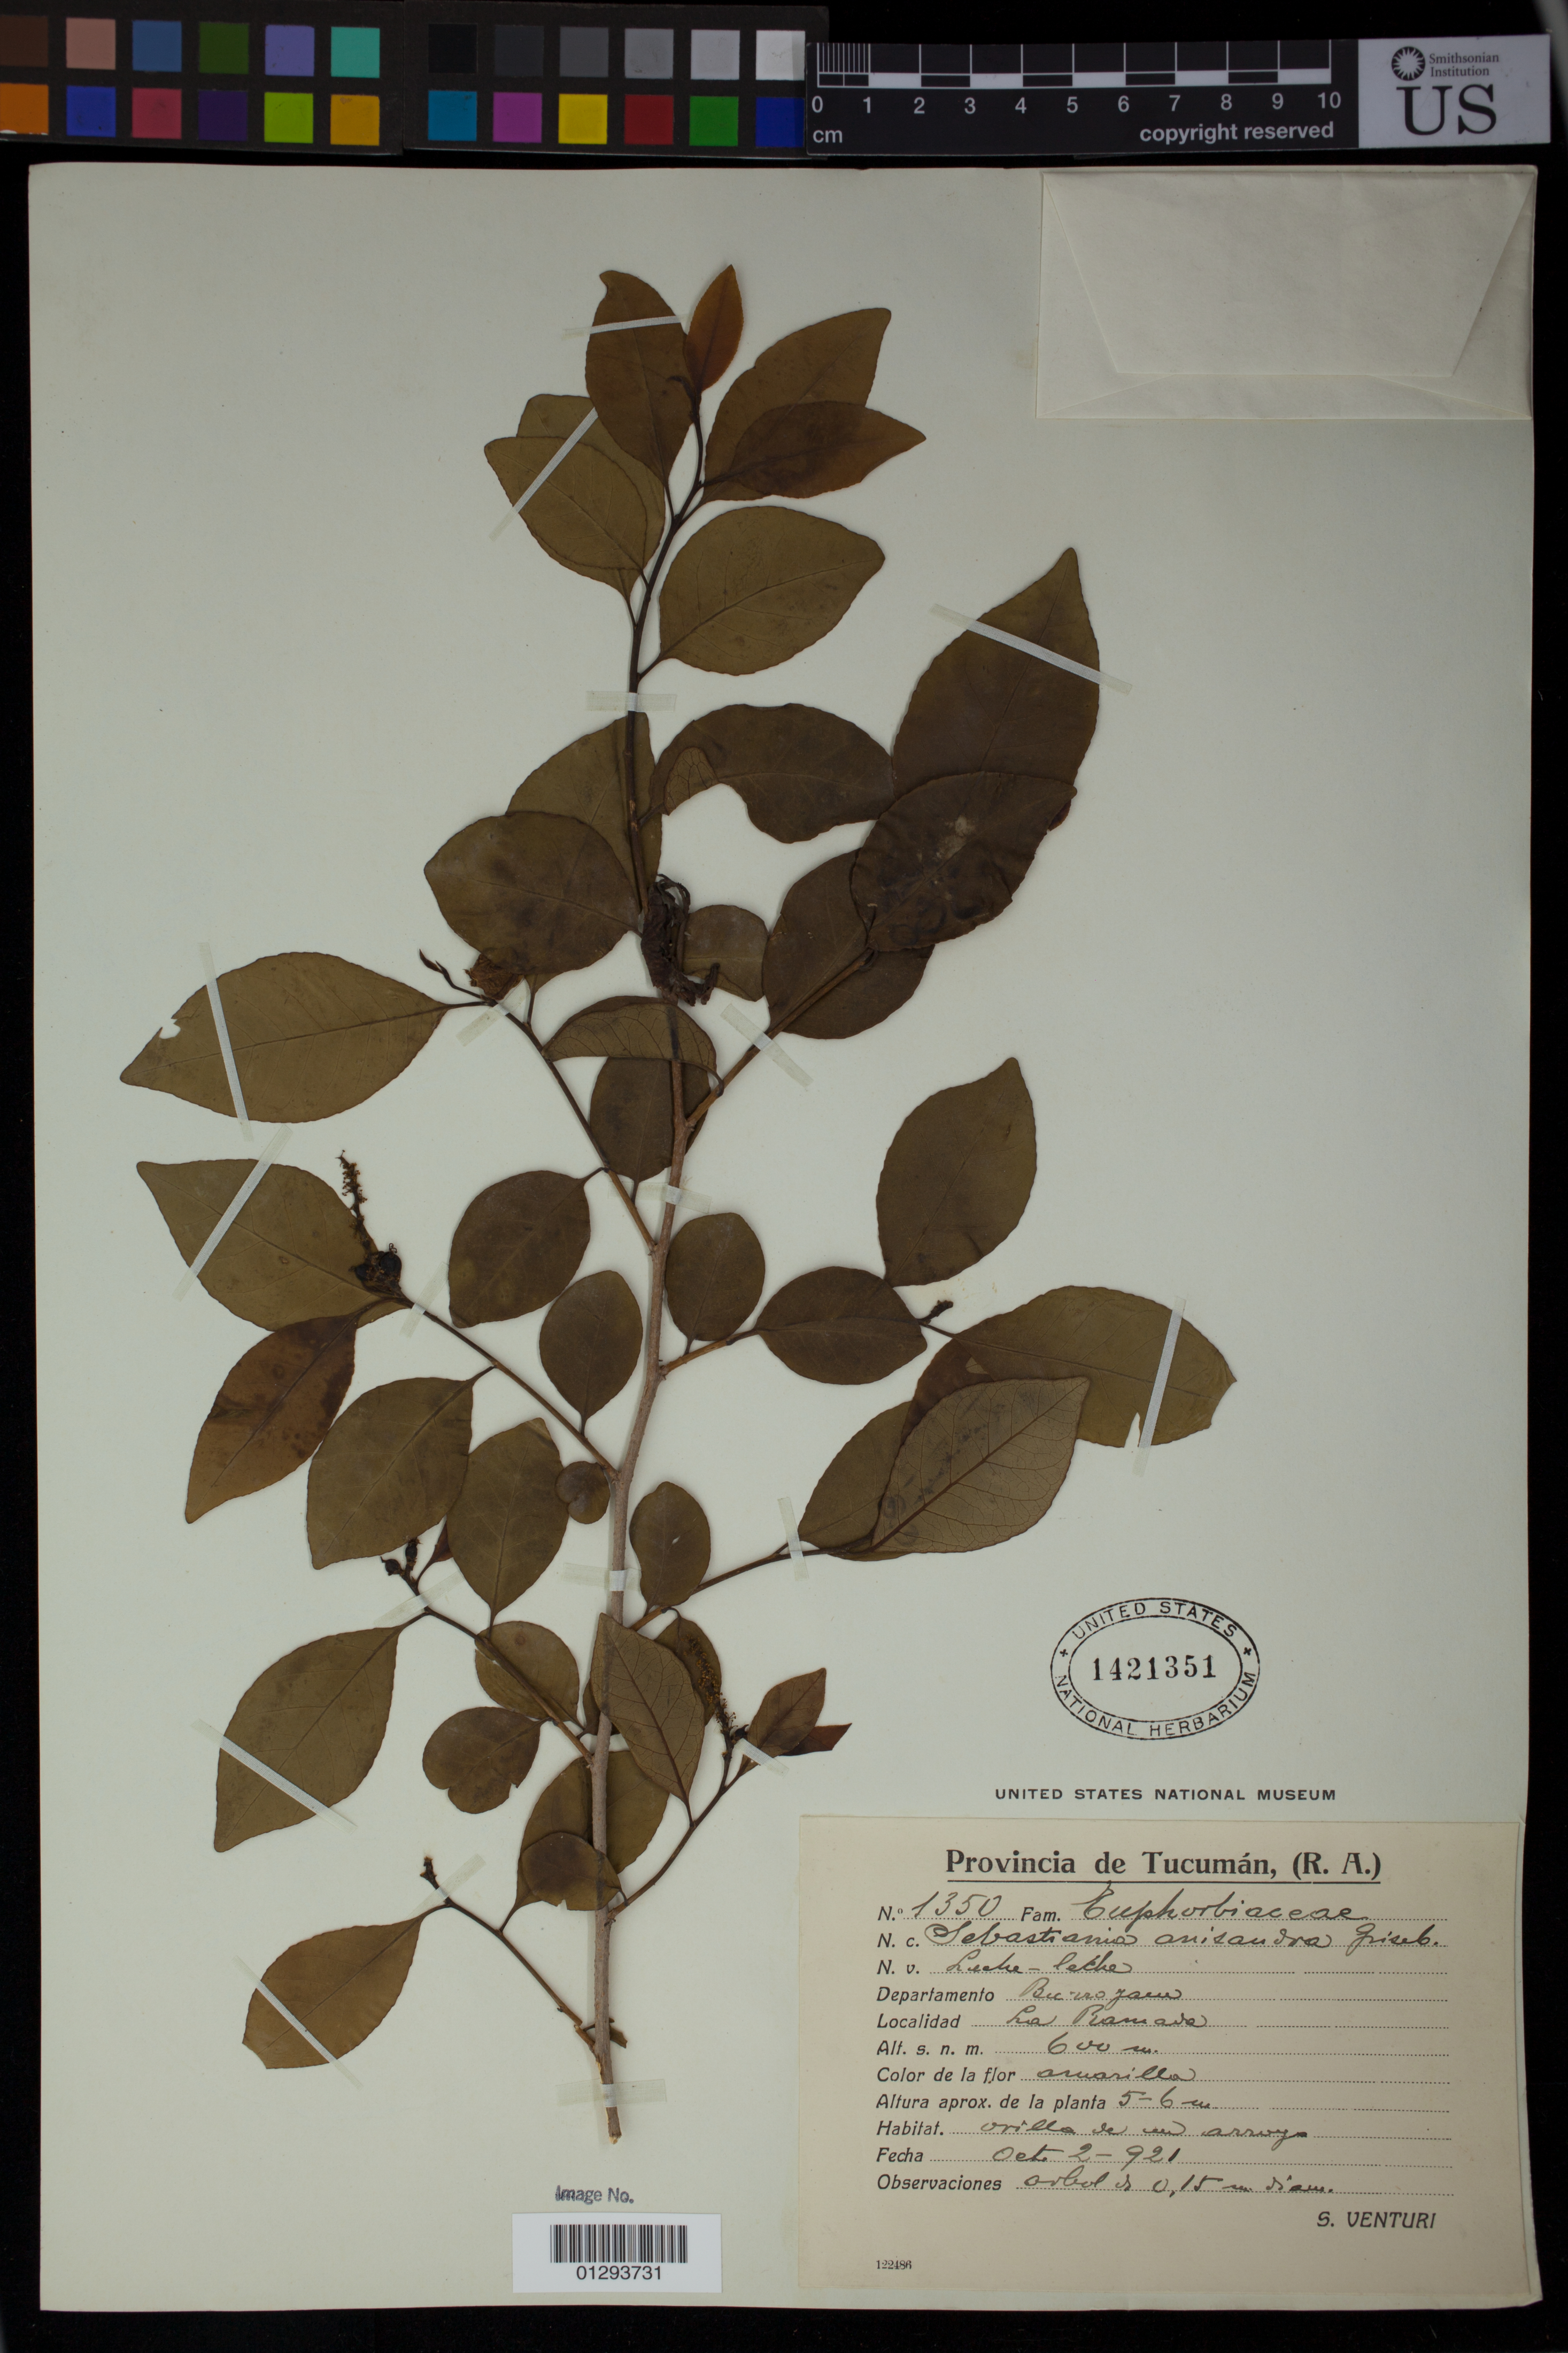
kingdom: Plantae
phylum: Tracheophyta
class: Magnoliopsida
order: Malpighiales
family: Euphorbiaceae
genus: Sebastiania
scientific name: Sebastiania anisandra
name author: (Griseb.) Lillo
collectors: S. Venturi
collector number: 1350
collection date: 1921-10-02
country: Argentina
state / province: Tucuman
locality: Burroyacu [Burruyacu]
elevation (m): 600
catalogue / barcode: US 1421351